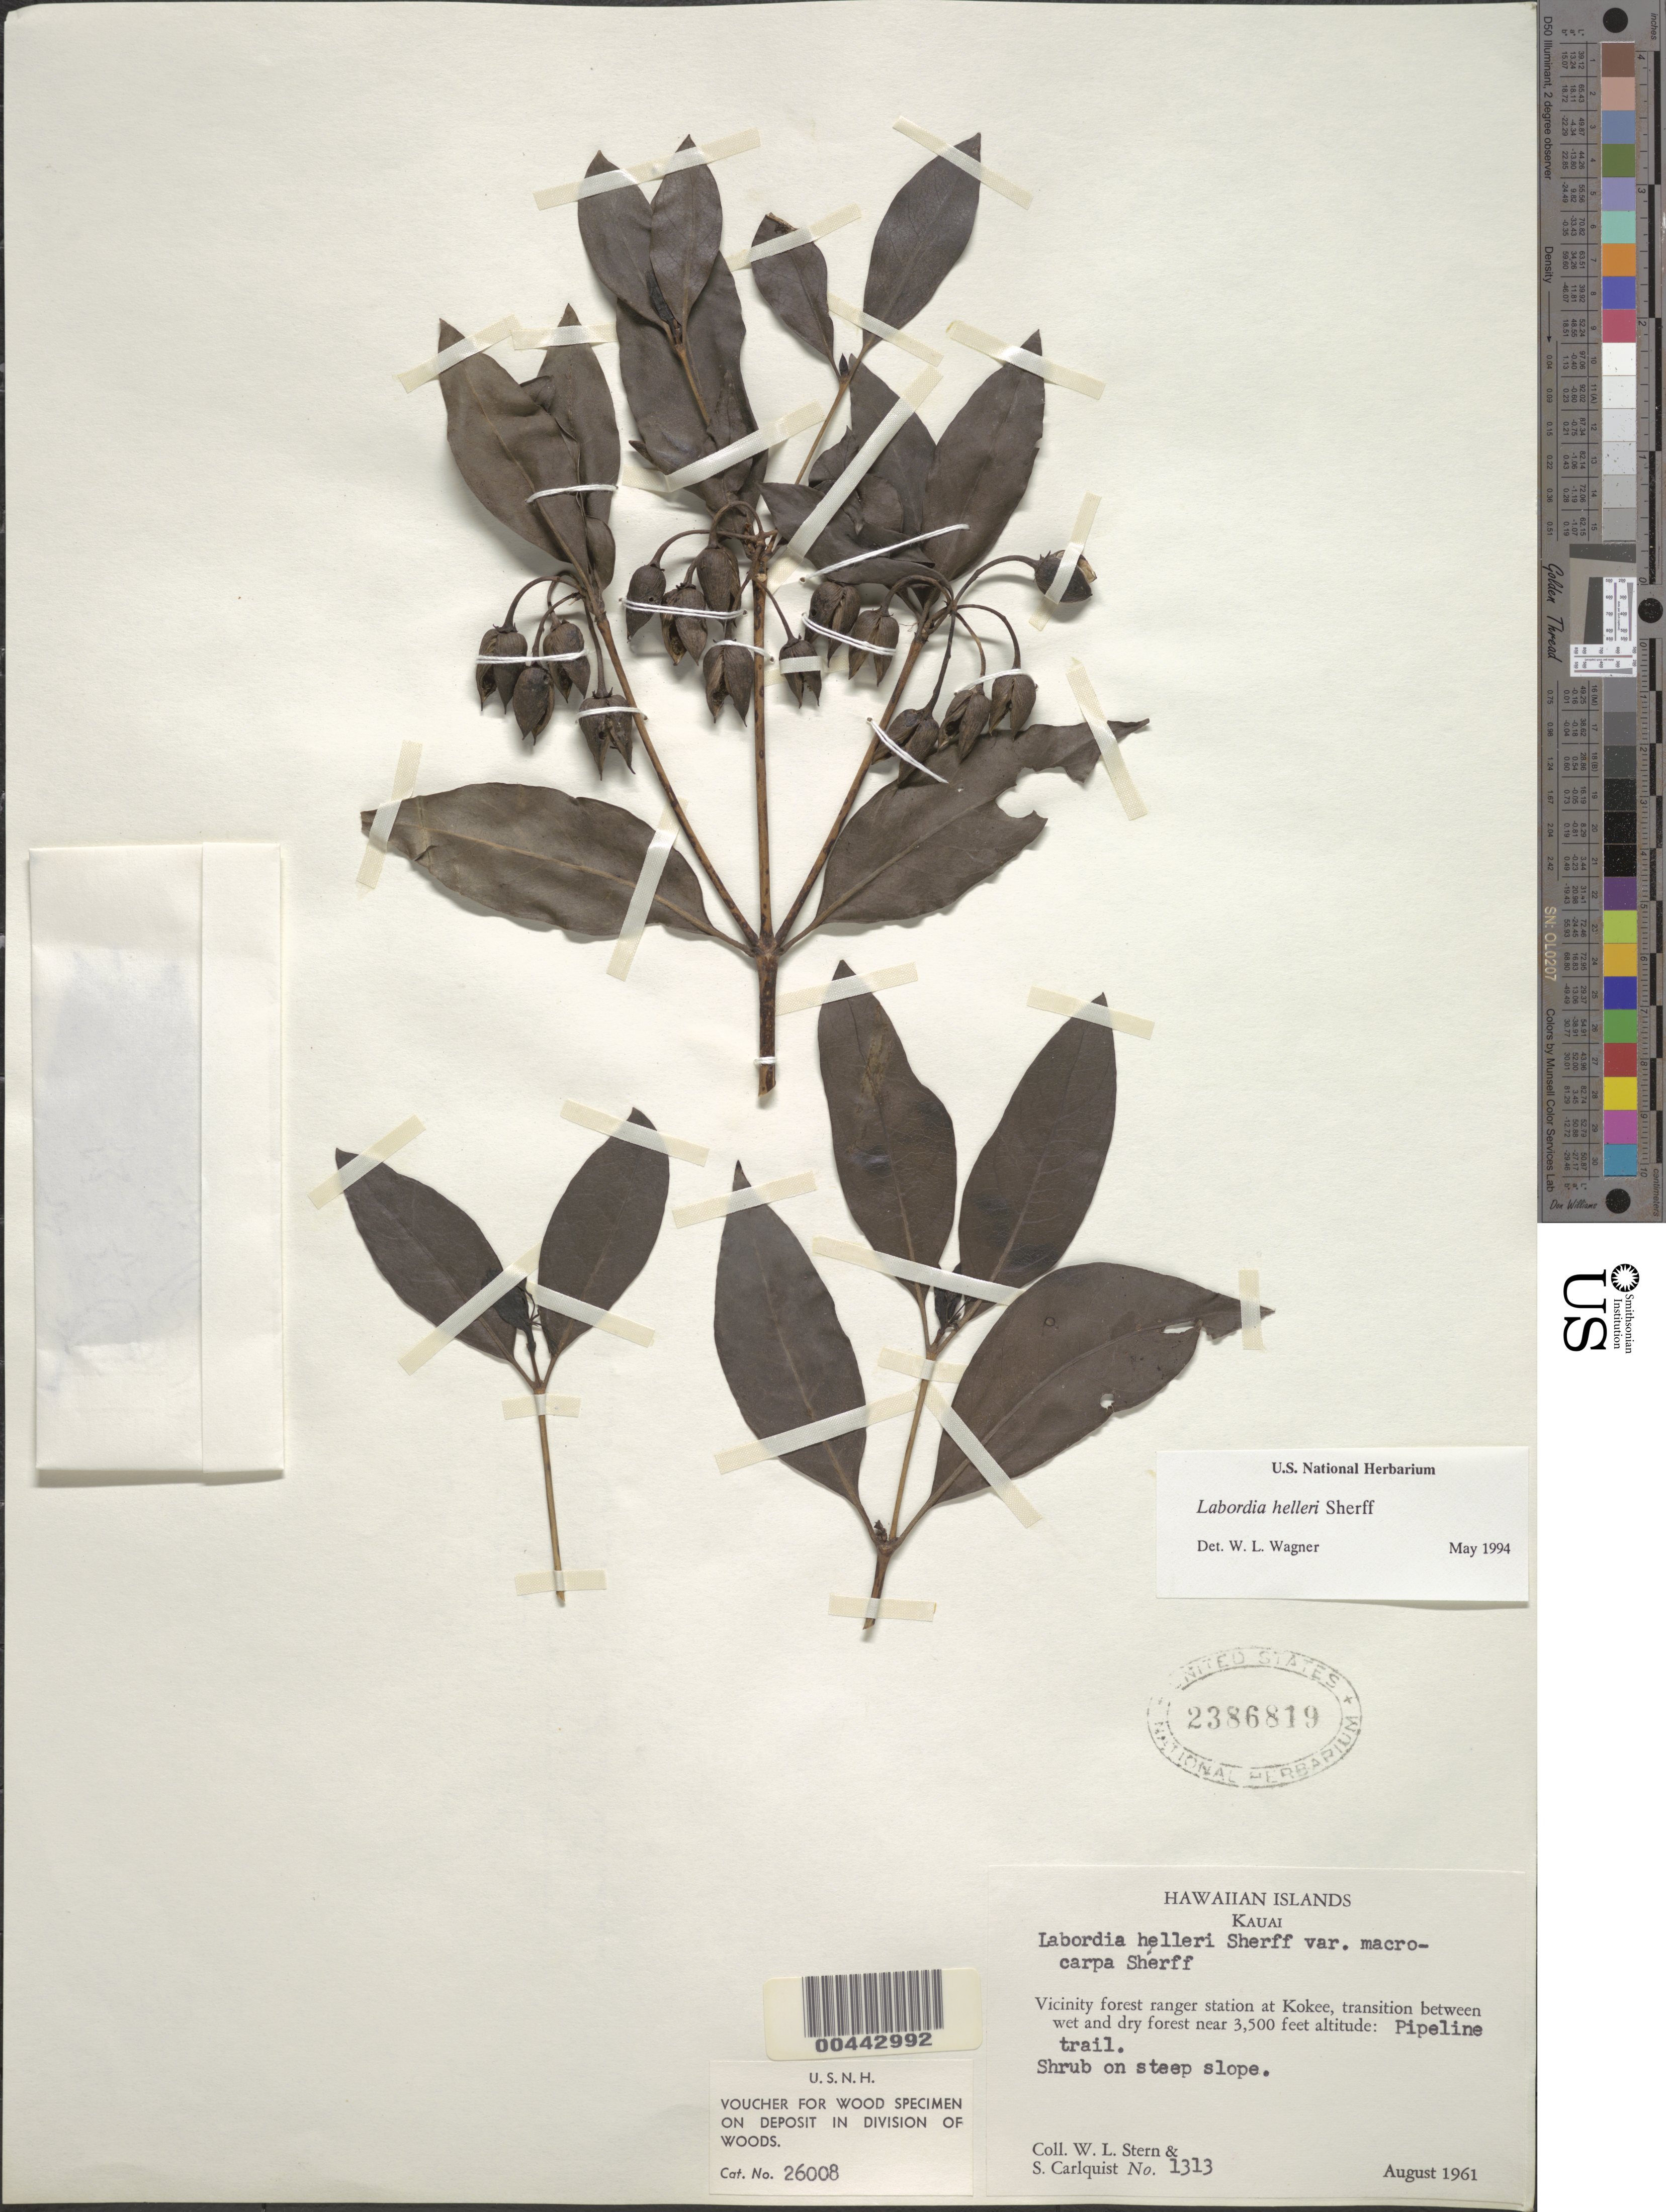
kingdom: Plantae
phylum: Tracheophyta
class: Magnoliopsida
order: Gentianales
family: Loganiaceae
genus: Geniostoma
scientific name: Geniostoma helleri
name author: (Sherff) Byng & Christenh.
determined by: Wagner, W. L., (BOT), Smithsonian Institution - National Museum of Natural History (UNITED STATES)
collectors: W. L. Stern & S. Carlquist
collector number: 1313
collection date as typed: Aug 1961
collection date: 1961-08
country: United States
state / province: Hawaii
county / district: Kauai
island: Kaua'i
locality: Vicinity forest ranger station at Kokee, Pipeline trail.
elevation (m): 1067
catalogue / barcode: US 2386819